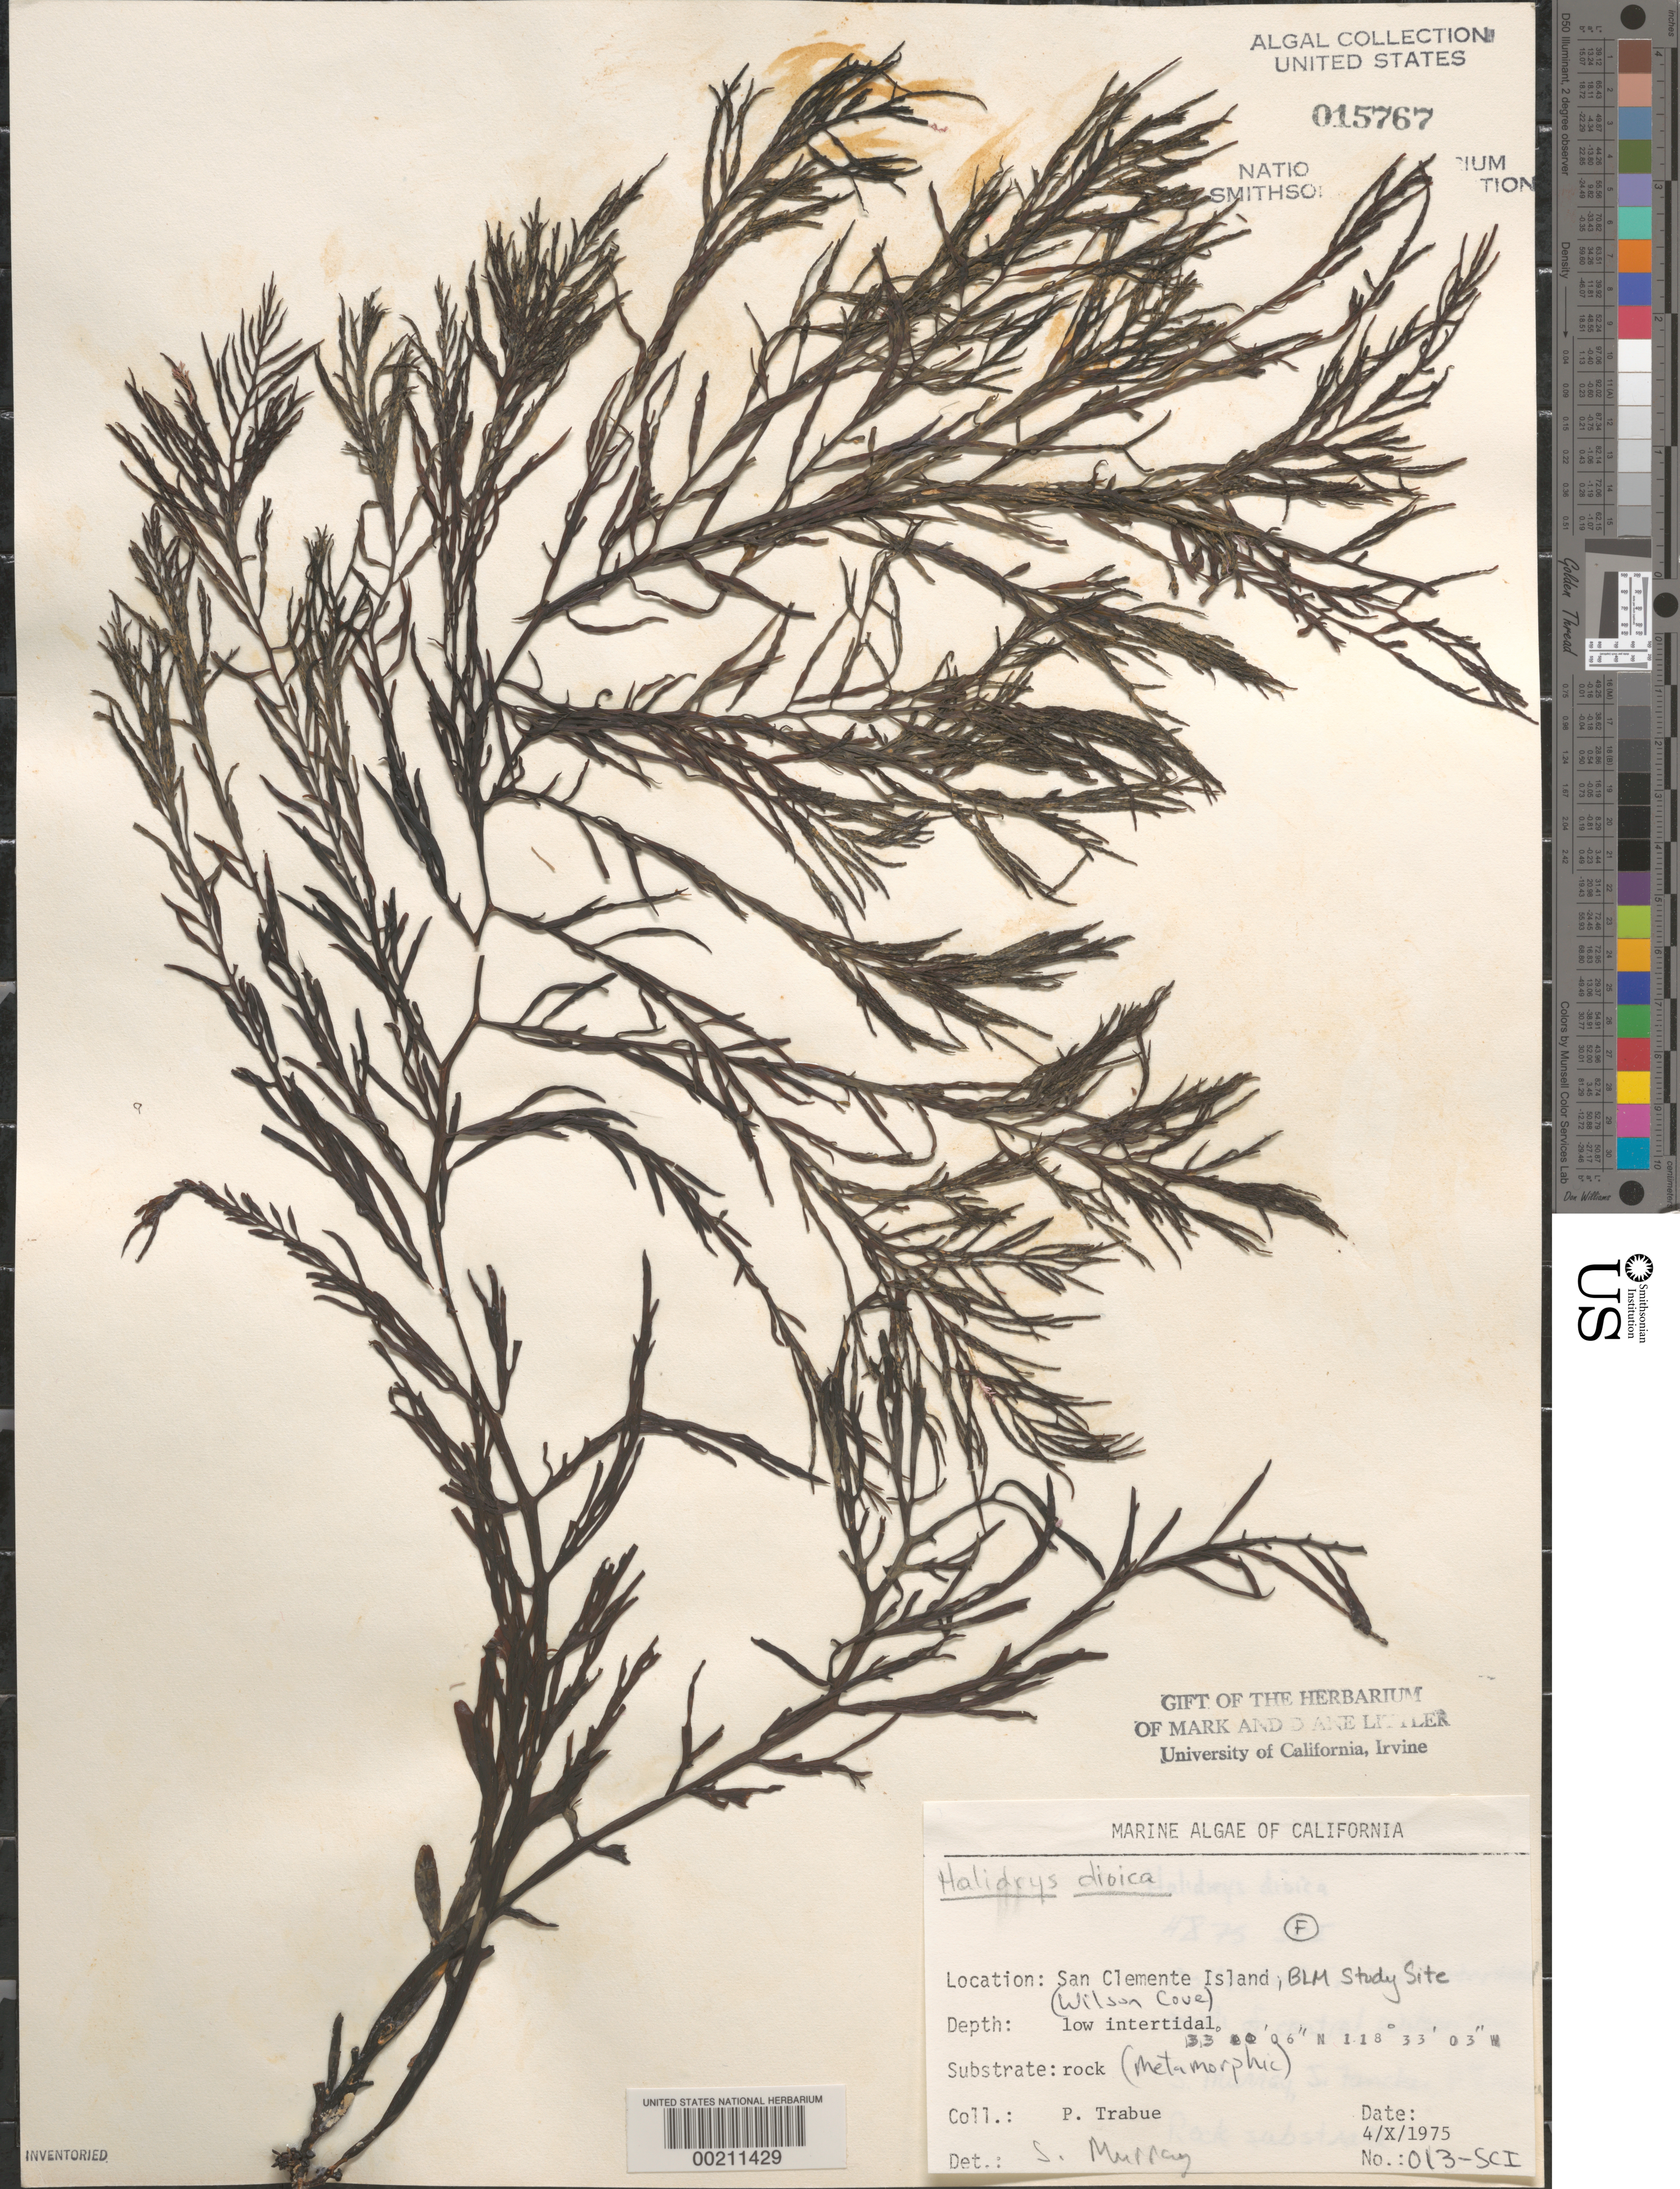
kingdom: Chromista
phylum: Ochrophyta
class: Phaeophyceae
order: Fucales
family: Sargassaceae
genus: Halidrys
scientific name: Halidrys dioica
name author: N.L. Gardner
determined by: Murray, S. N.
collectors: P. J. Trabue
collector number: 013-sci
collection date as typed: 04 Oct 1975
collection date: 1975-10-04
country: United States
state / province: California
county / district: Los Angeles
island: San Clemente Island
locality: Wilson Cove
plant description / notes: BLM-SOCALBIGHT Rocky Intertidal Survey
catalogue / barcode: US 15767